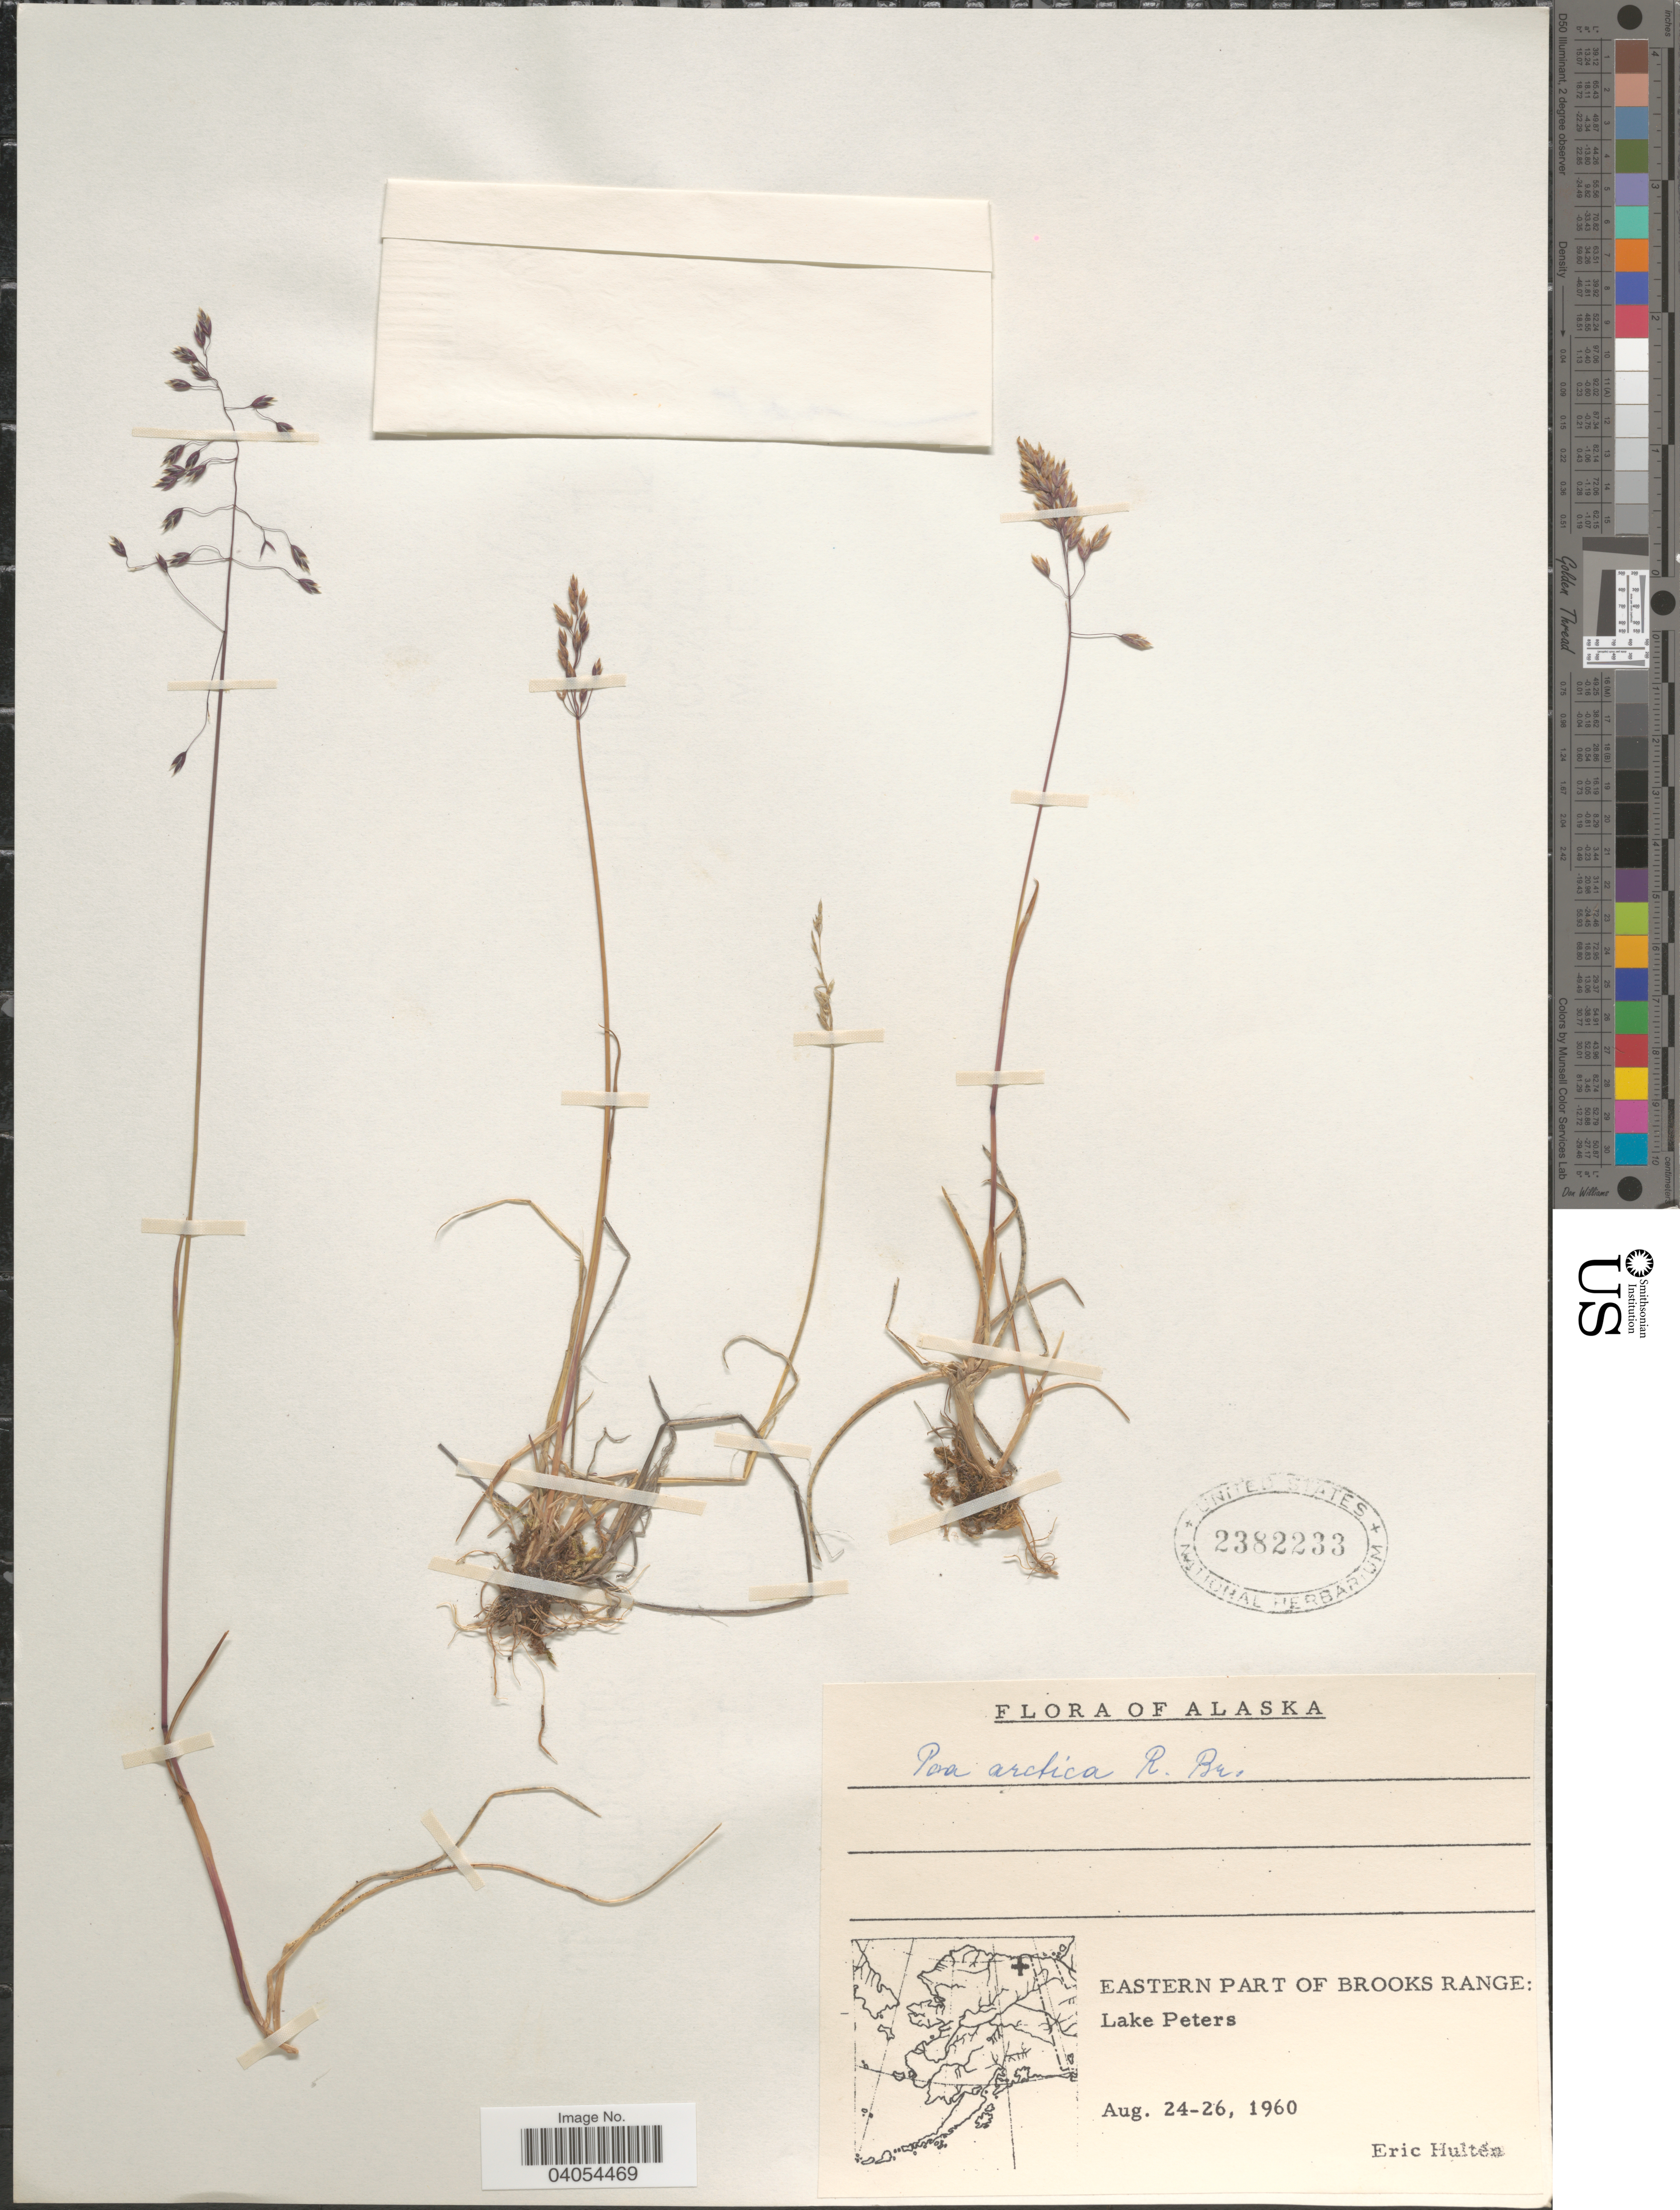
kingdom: Plantae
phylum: Tracheophyta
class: Liliopsida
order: Poales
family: Poaceae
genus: Poa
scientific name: Poa arctica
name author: R. Br.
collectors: E. G. Hultén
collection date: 1960-08-24/1960-08-26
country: United States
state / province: Alaska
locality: Eastern part of Brooks Range: Lake Peters.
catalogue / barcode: US 2382233